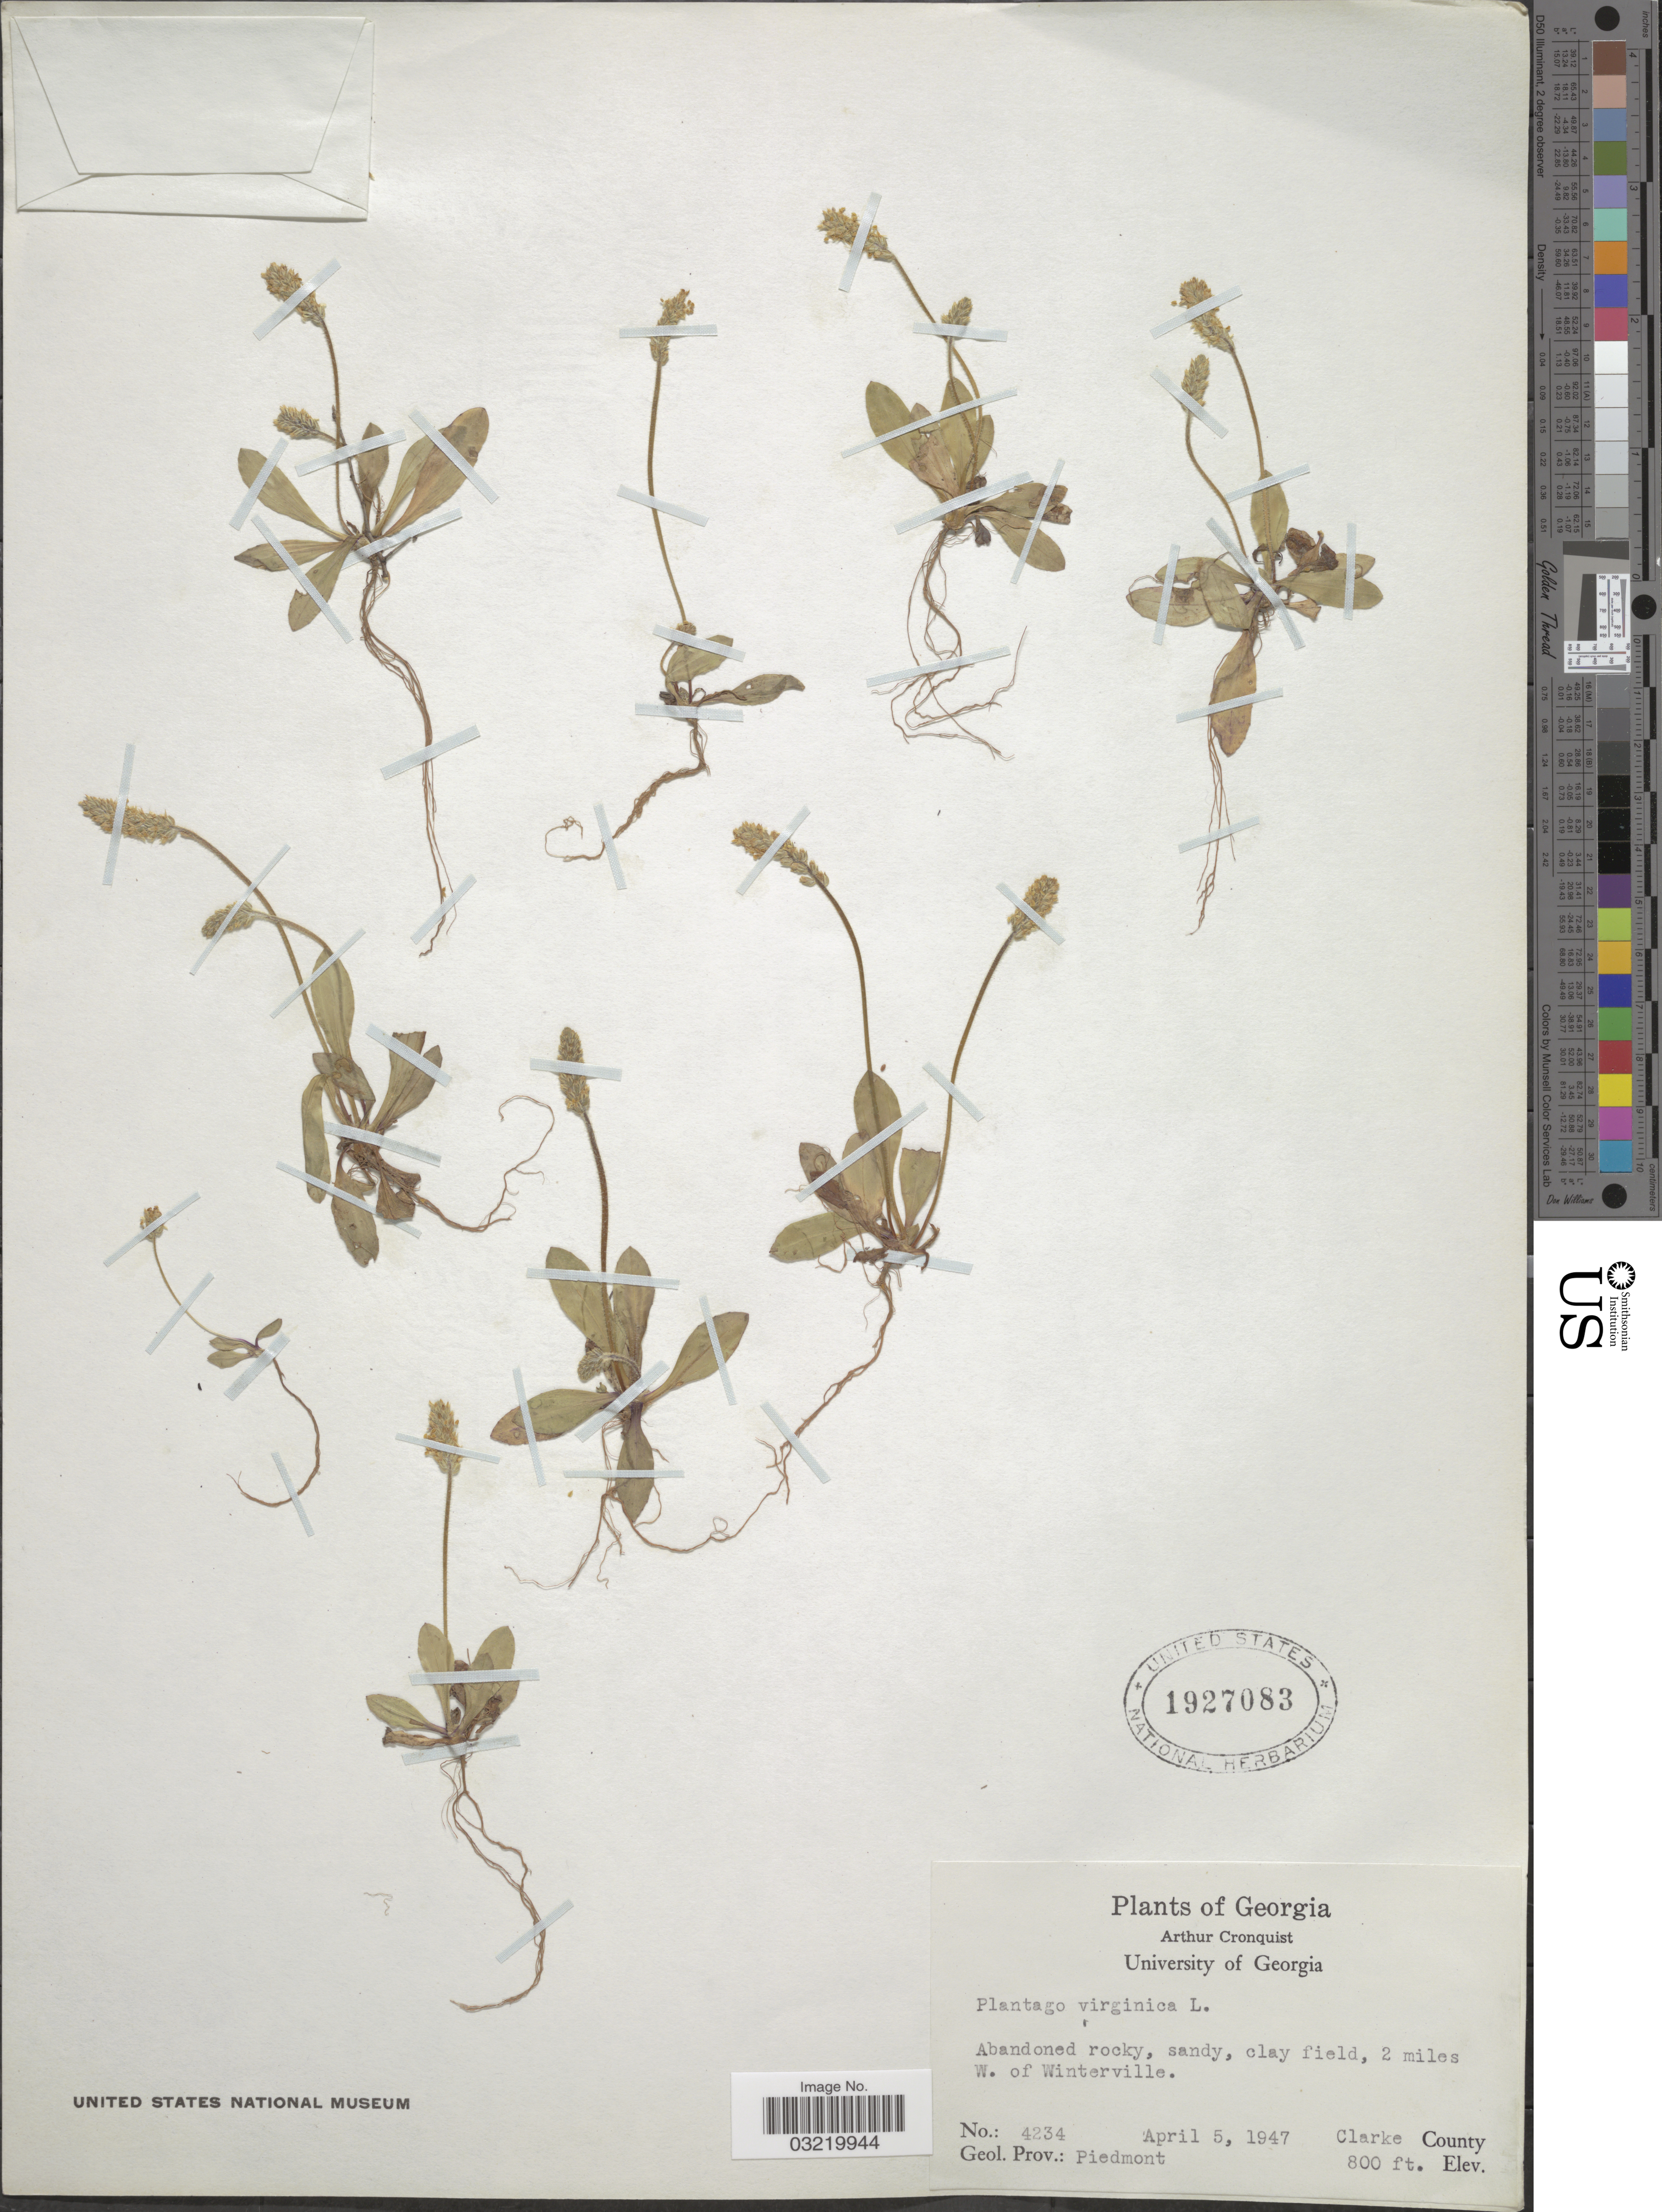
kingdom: Plantae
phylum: Tracheophyta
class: Magnoliopsida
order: Lamiales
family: Plantaginaceae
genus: Plantago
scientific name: Plantago virginica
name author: L.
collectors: A. J. Cronquist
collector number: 4234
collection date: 1947-04-05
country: United States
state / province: Georgia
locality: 2 miles W. of Winterville. Clarke County. Geol. Prov.: Piedmont.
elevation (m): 244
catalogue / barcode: US 1927083